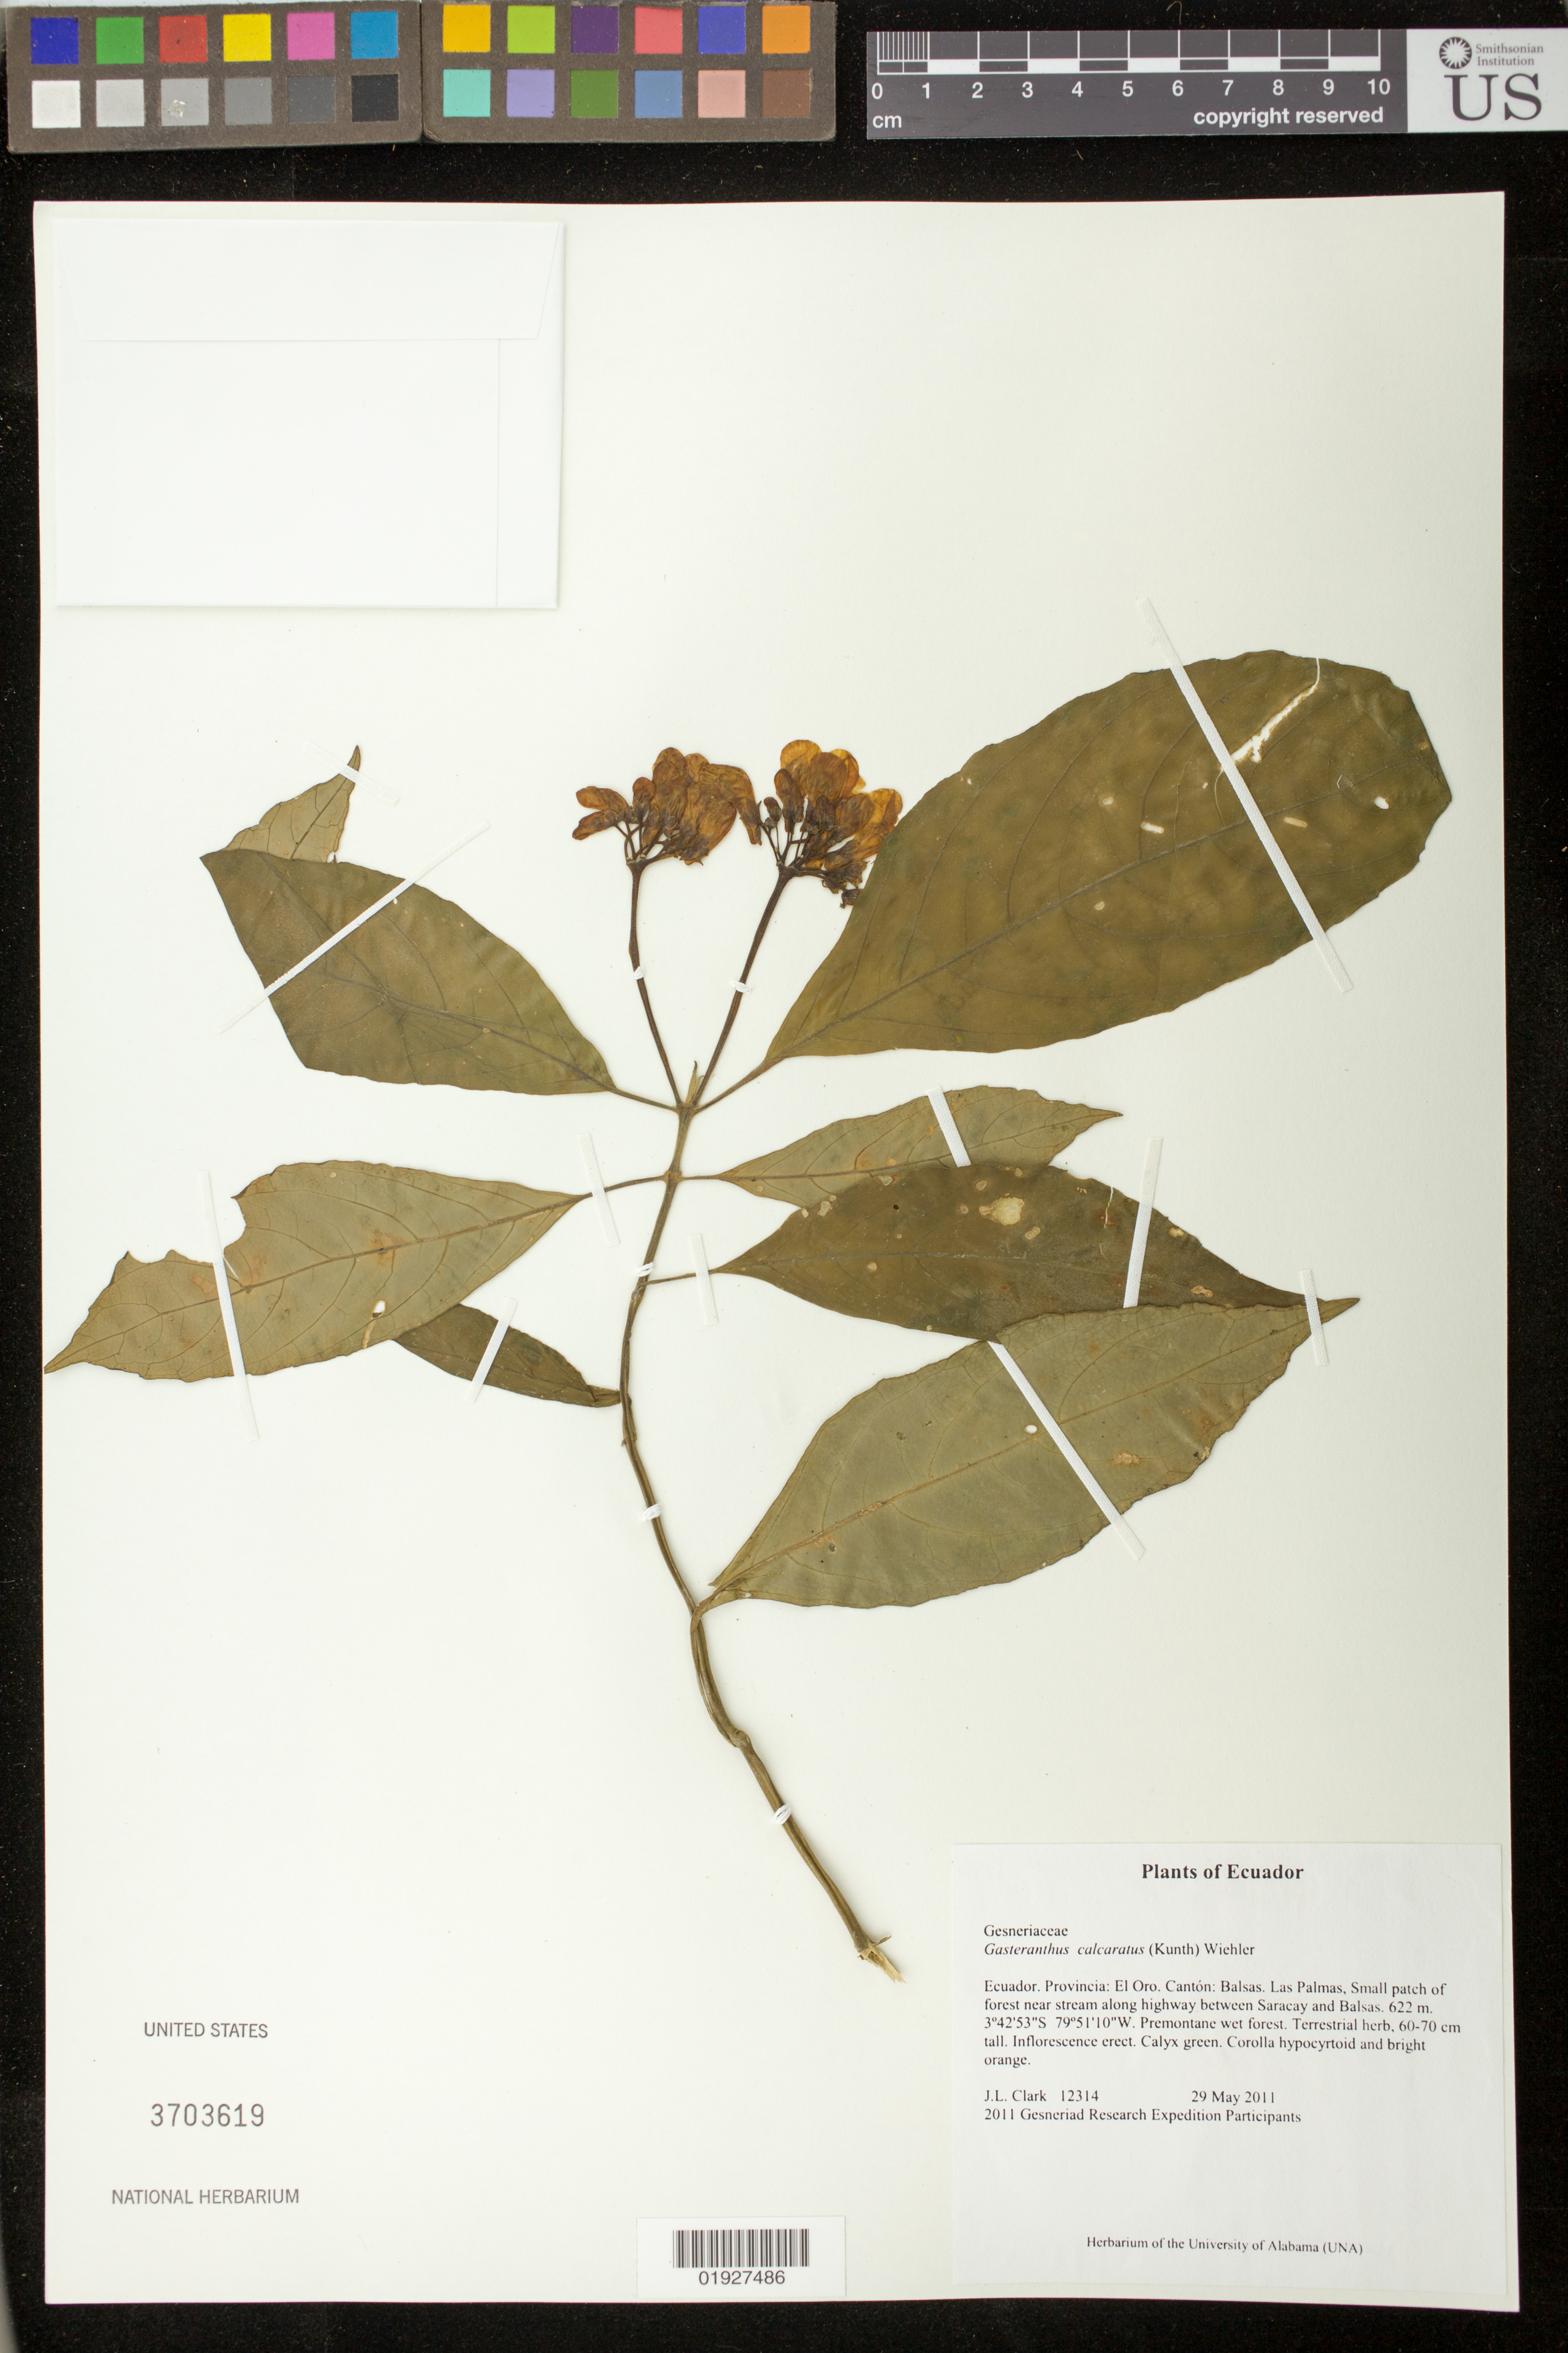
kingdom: Plantae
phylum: Tracheophyta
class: Magnoliopsida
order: Lamiales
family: Gesneriaceae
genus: Gasteranthus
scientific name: Gasteranthus calcaratus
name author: (Kunth) Wiehler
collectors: J. L. Clark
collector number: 12314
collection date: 2011-05-29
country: Ecuador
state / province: El Oro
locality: Canton: Balsas. Las Palmas. Small patch of forest near stream along highway between Saracay and Balsas.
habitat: Premontane wet forest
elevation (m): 622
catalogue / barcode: US 3703619